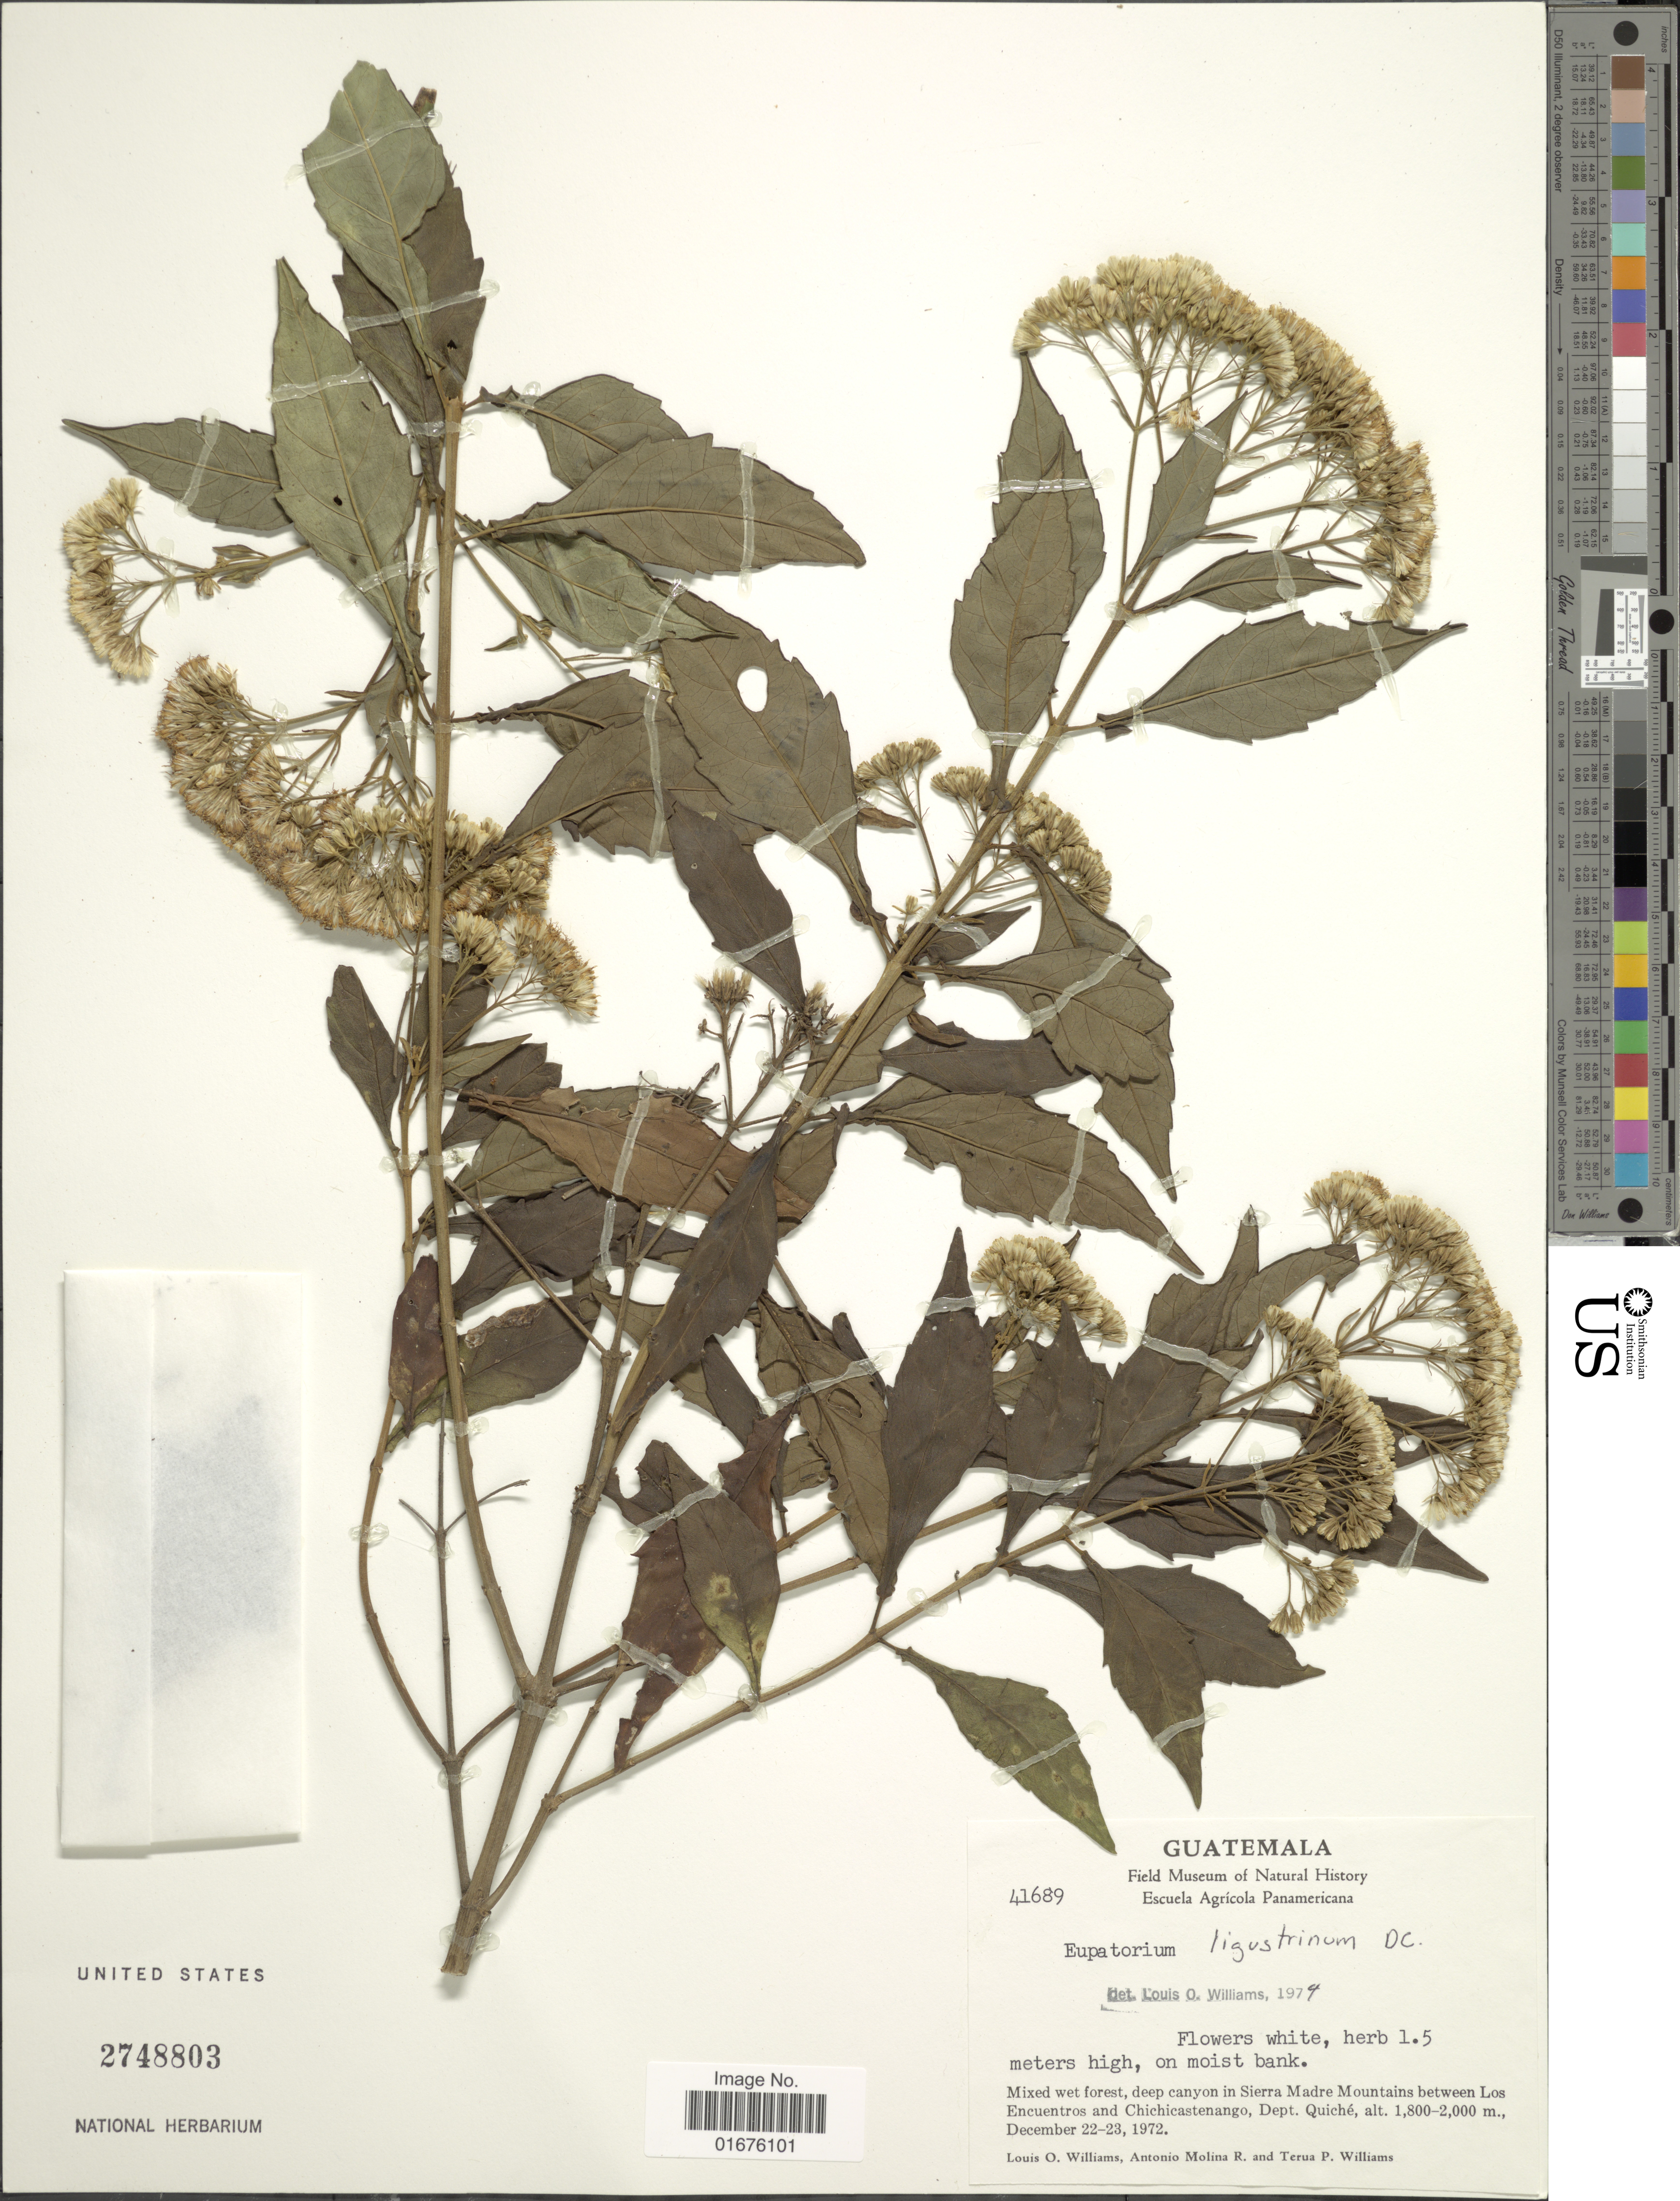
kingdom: Plantae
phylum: Tracheophyta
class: Magnoliopsida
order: Asterales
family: Asteraceae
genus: Ageratina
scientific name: Ageratina ligustrina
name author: (DC.) R.M. King & H. Rob.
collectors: L. O. Williams, A. Molina R. & T. P. Williams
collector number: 41689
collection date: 1972-12-22/1972-12-23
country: Guatemala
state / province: El Quiché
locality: Mixet wet forest, deep canyon in Sierra Madre Mountains between Los Encuentros and Chichicastenango, Dept. Quiché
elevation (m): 1800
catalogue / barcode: US 2748803